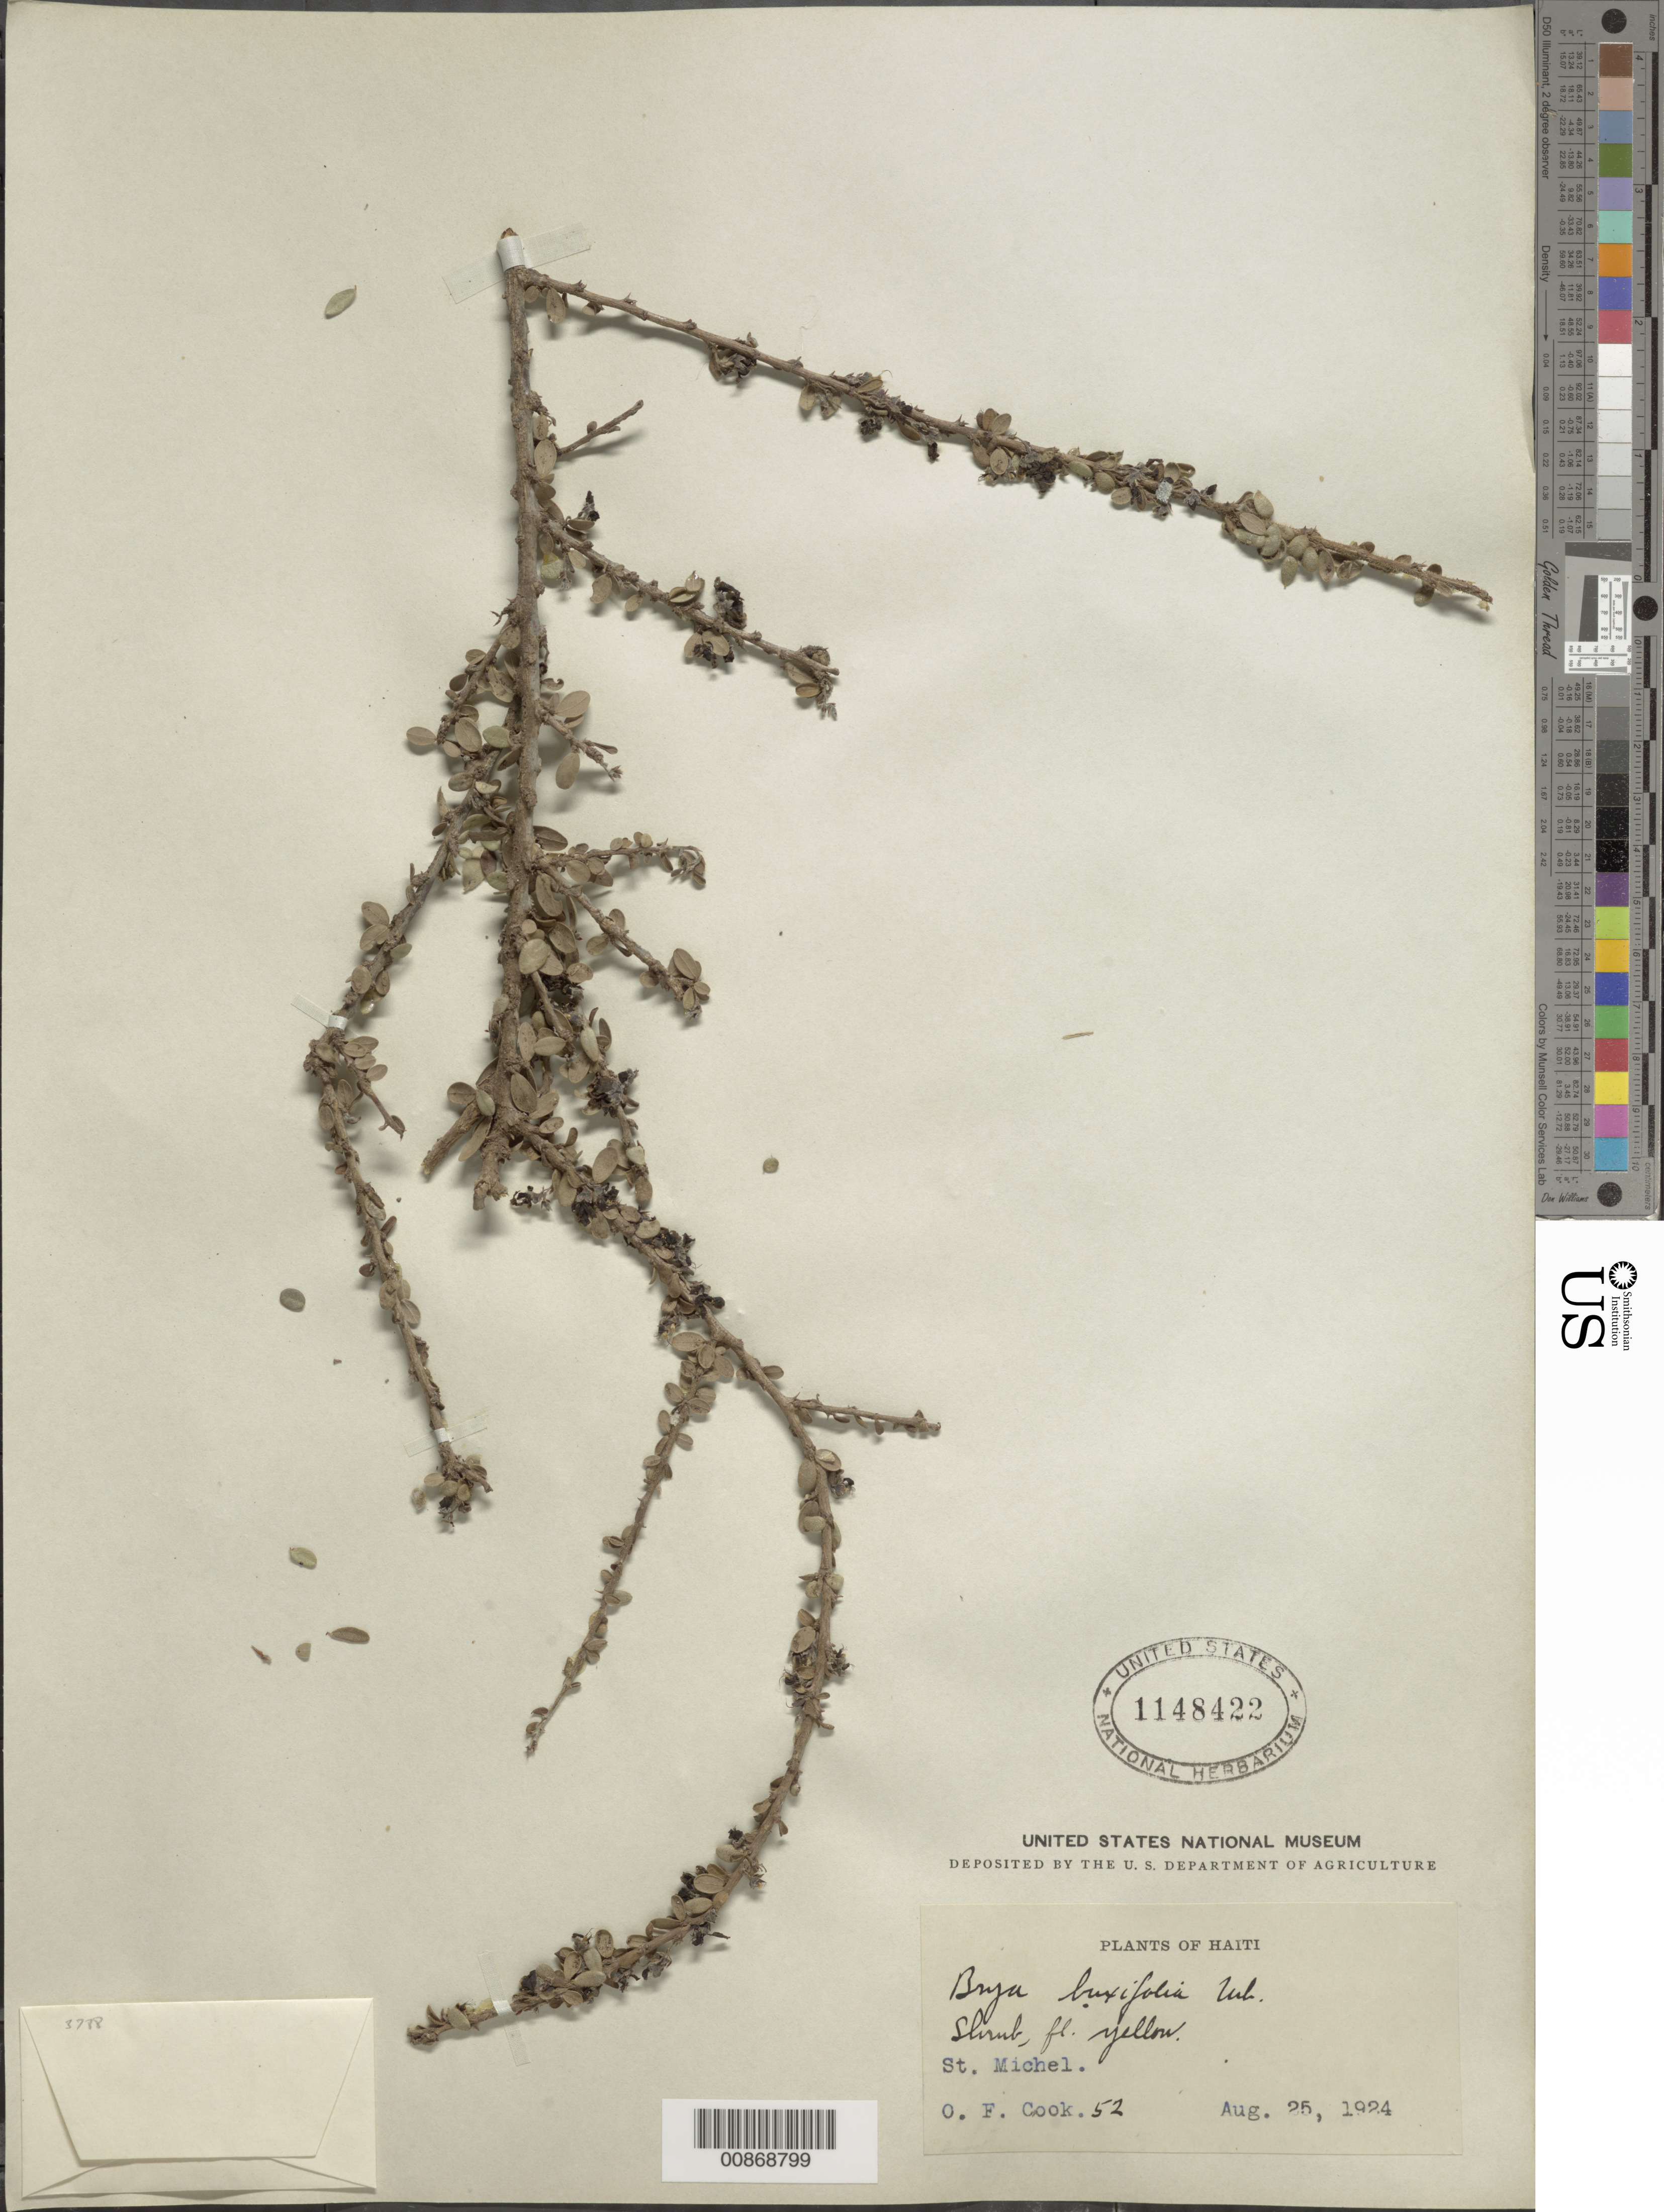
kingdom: Plantae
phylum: Tracheophyta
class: Magnoliopsida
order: Fabales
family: Fabaceae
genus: Brya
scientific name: Brya buxifolia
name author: (Murray) Urb.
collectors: O. F. Cook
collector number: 52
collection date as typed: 25 Aug 1924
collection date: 1924-08-25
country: Haiti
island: Hispaniola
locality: St. Michel.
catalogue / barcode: US 1148422